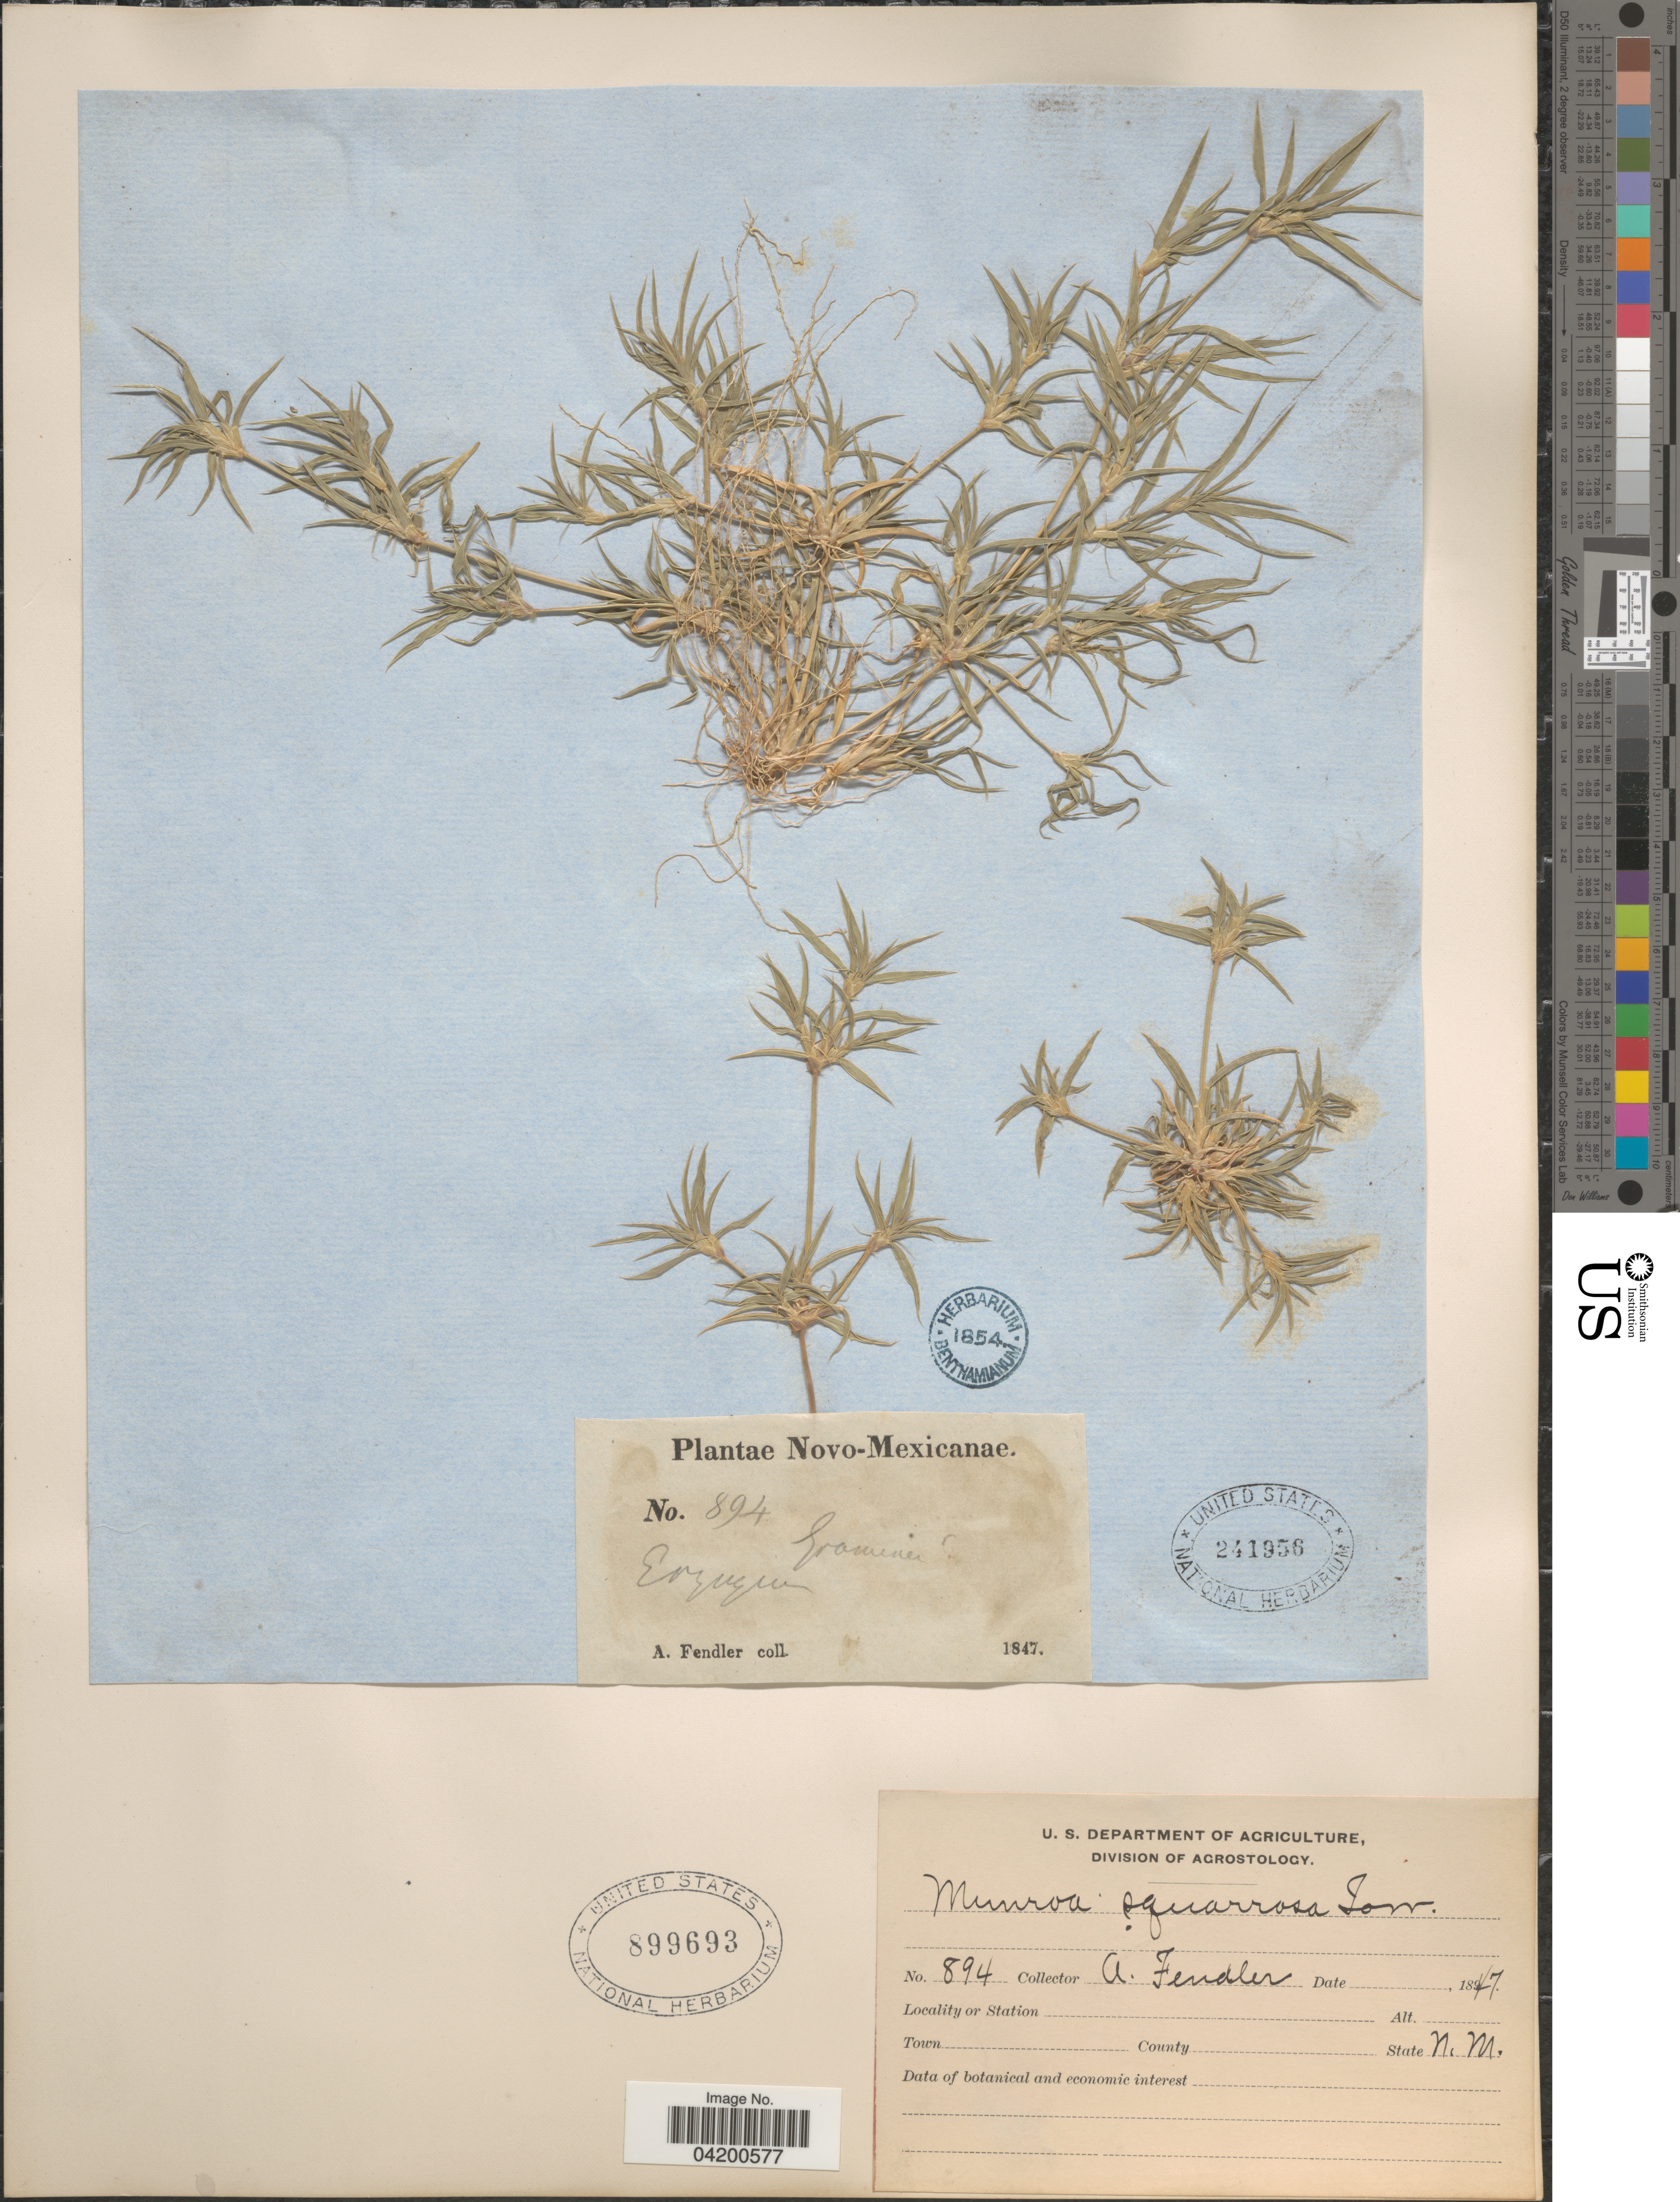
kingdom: Plantae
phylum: Tracheophyta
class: Liliopsida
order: Poales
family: Poaceae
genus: Munroa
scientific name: Munroa squarrosa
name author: (Nutt.) Torr.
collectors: A. Fendler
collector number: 894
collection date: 1847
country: United States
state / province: New Mexico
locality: Novo-Mexicanae.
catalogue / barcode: US 241956-2